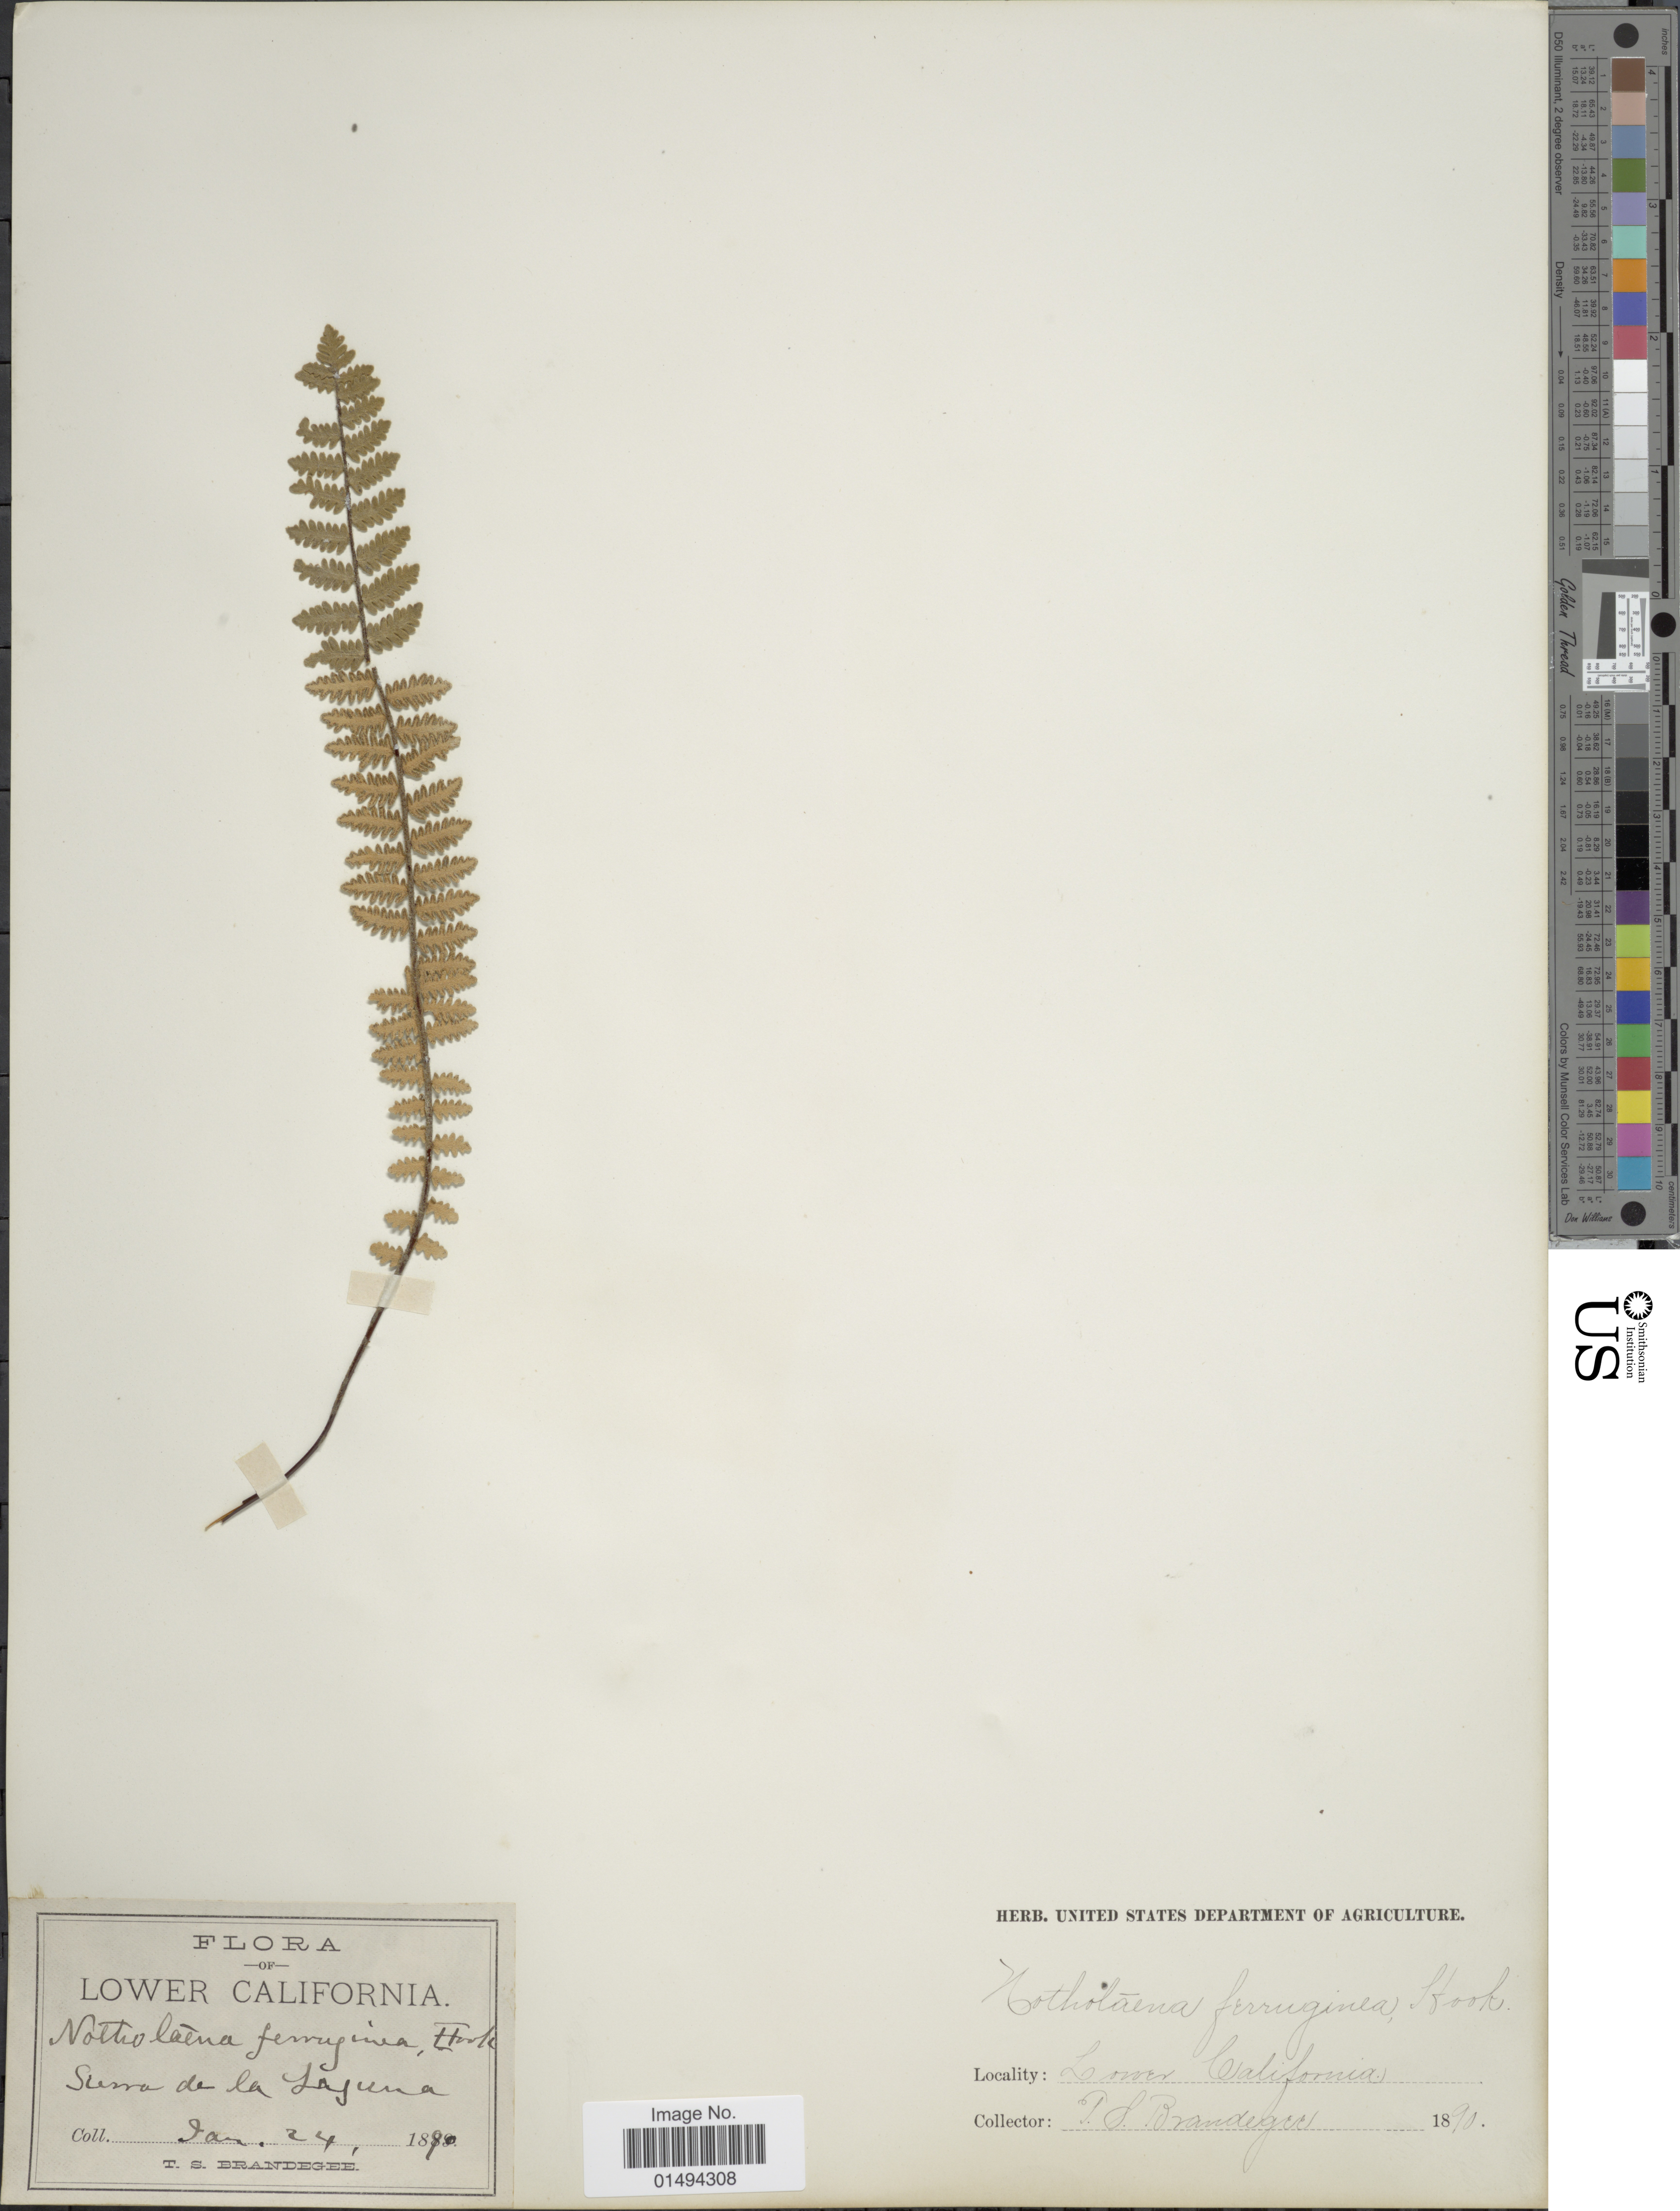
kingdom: Plantae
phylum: Tracheophyta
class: Polypodiopsida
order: Polypodiales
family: Pteridaceae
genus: Myriopteris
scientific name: Myriopteris aurea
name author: (Poir.) Grusz & Windham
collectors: T. S. Brandegee (herbarium)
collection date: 1890-01-24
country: Mexico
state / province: Baja California Sur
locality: Lower California, Sierra de la Laguna